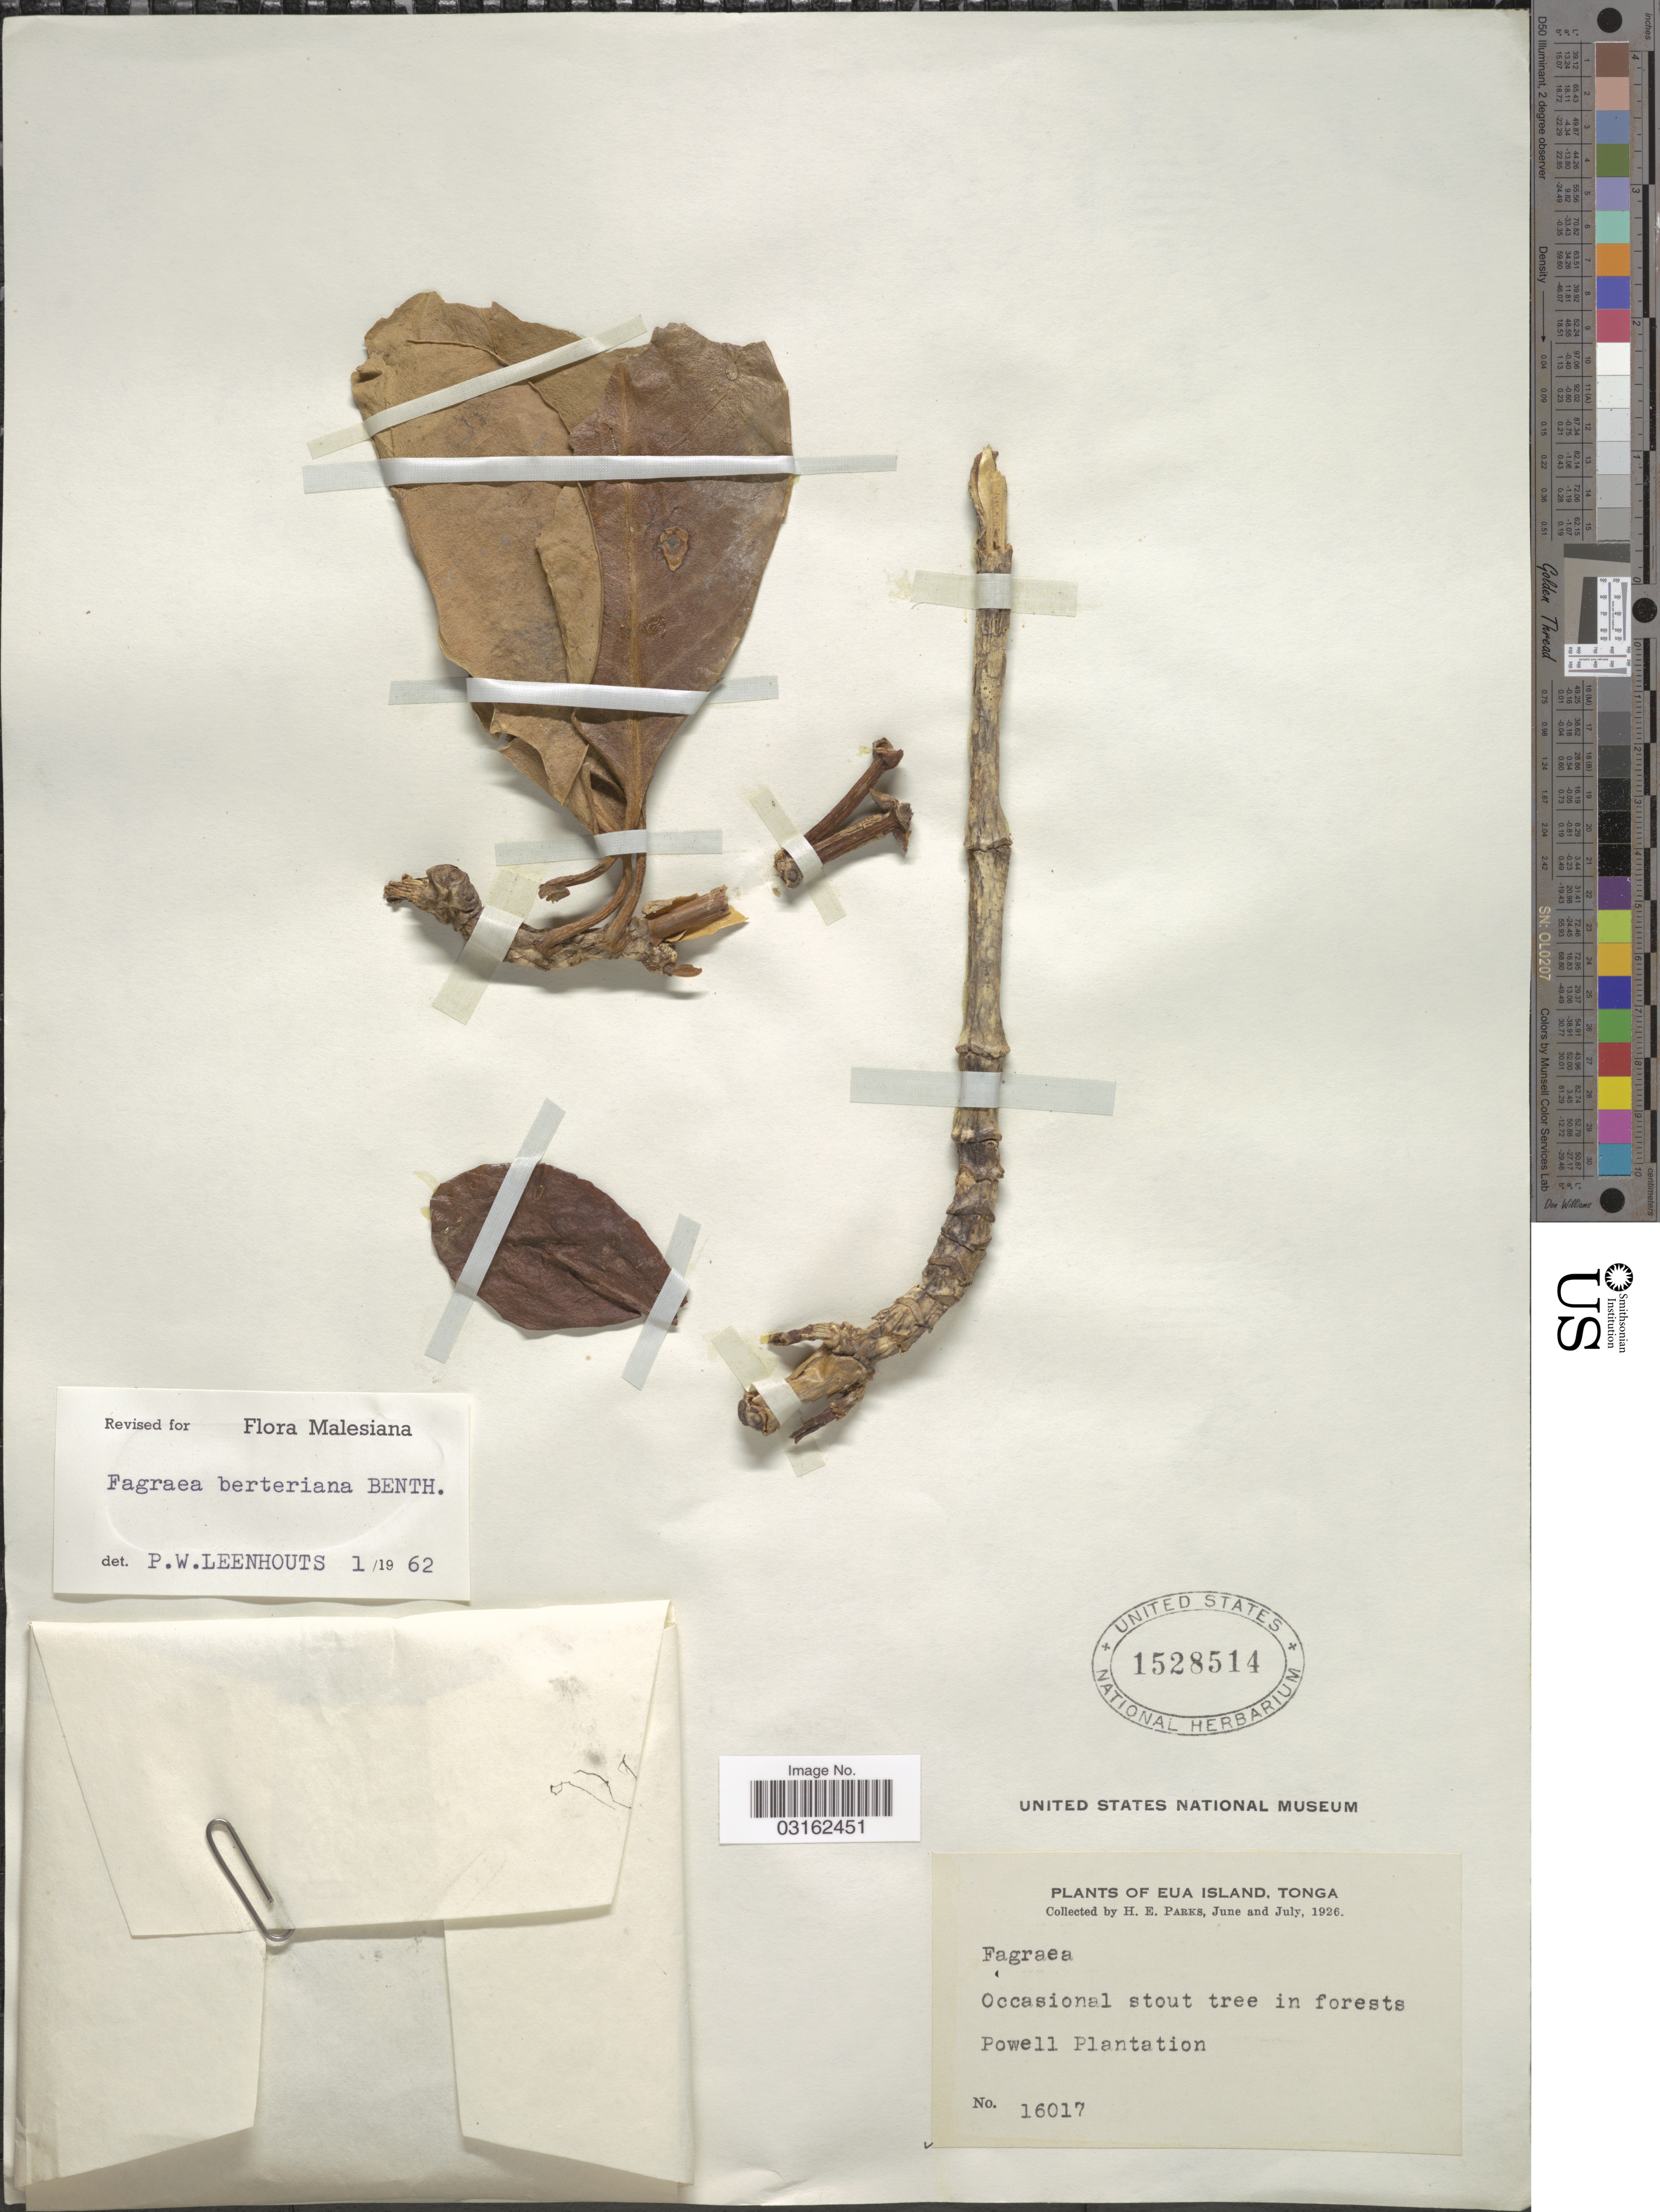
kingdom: Plantae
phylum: Tracheophyta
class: Magnoliopsida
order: Gentianales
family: Gentianaceae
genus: Fagraea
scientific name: Fagraea berteroana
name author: A. Gray ex Benth.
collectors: H. E. Parks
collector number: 16017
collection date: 1926-06/1926-07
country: Tonga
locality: Eua Island, Tonga. Powell Plantation.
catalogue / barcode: US 1528514